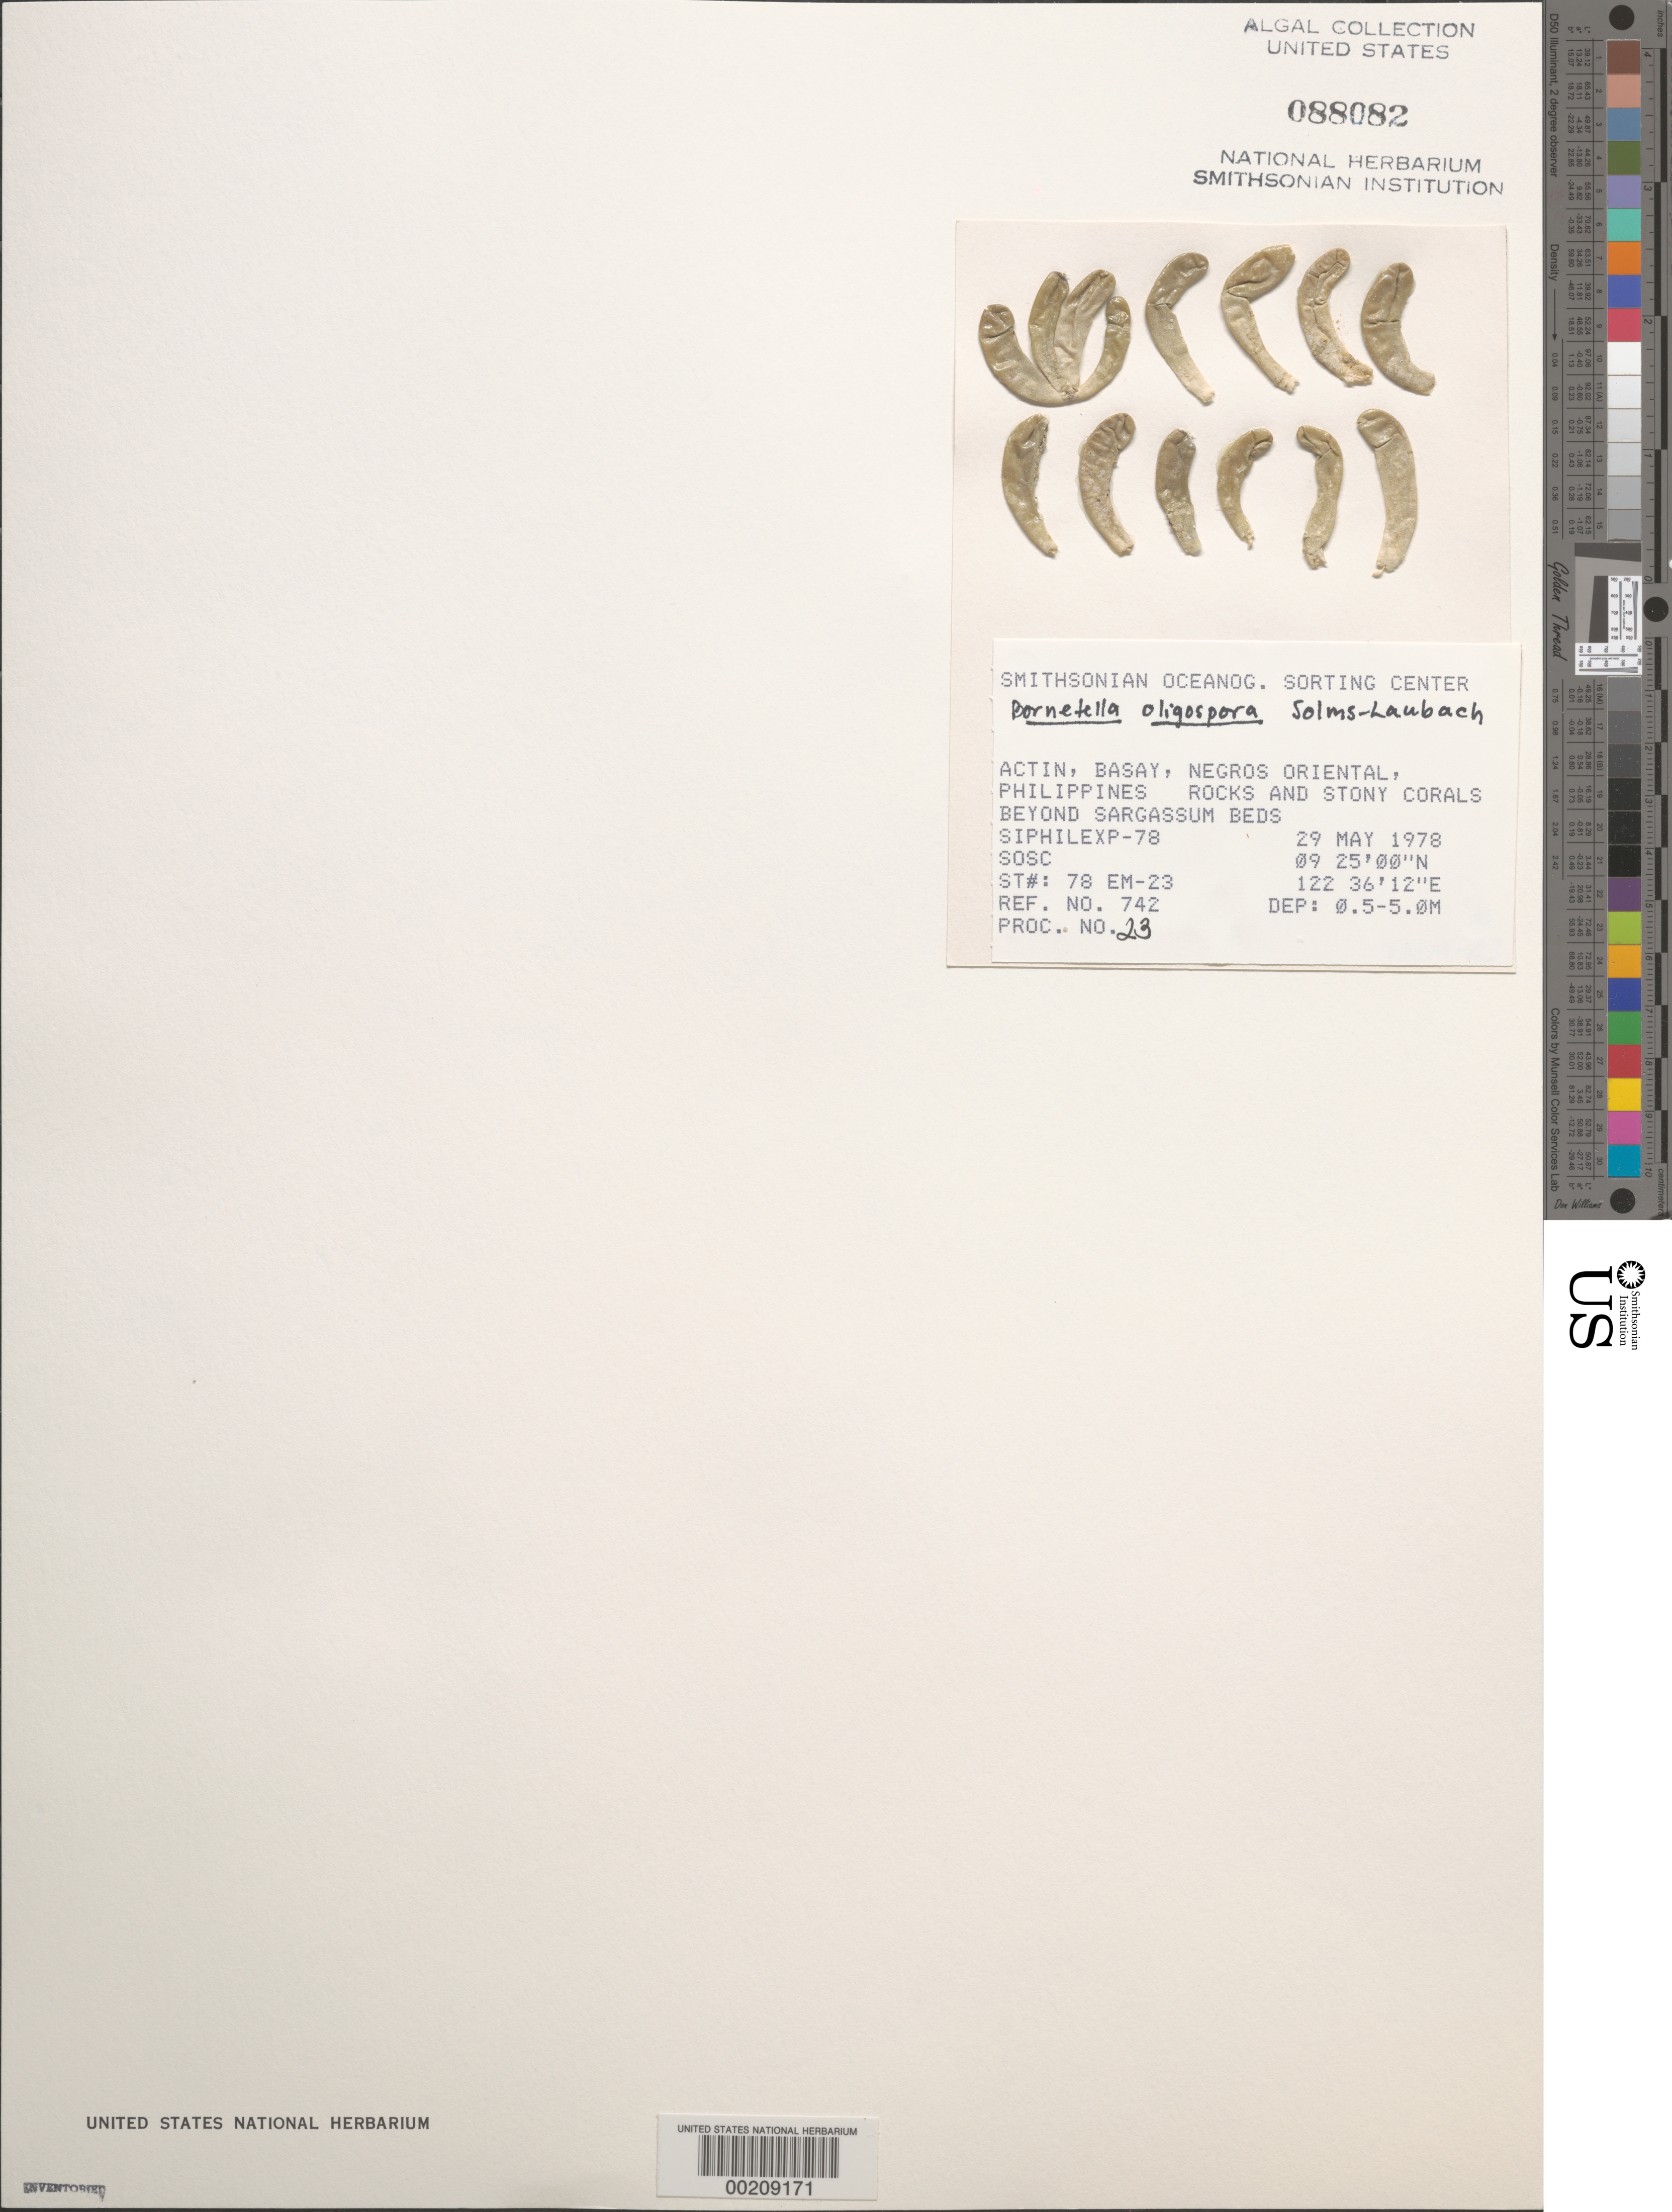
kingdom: Plantae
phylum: Chlorophyta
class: Ulvophyceae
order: Dasycladales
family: Dasycladaceae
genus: Bornetella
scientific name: Bornetella oligospora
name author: Solms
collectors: SOSC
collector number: Station 78 Em-23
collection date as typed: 29 May 1978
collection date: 1978-05-29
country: Philippines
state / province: Central Visayas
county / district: Negros Oriental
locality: Actin, basay, negros oriental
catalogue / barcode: US 88082